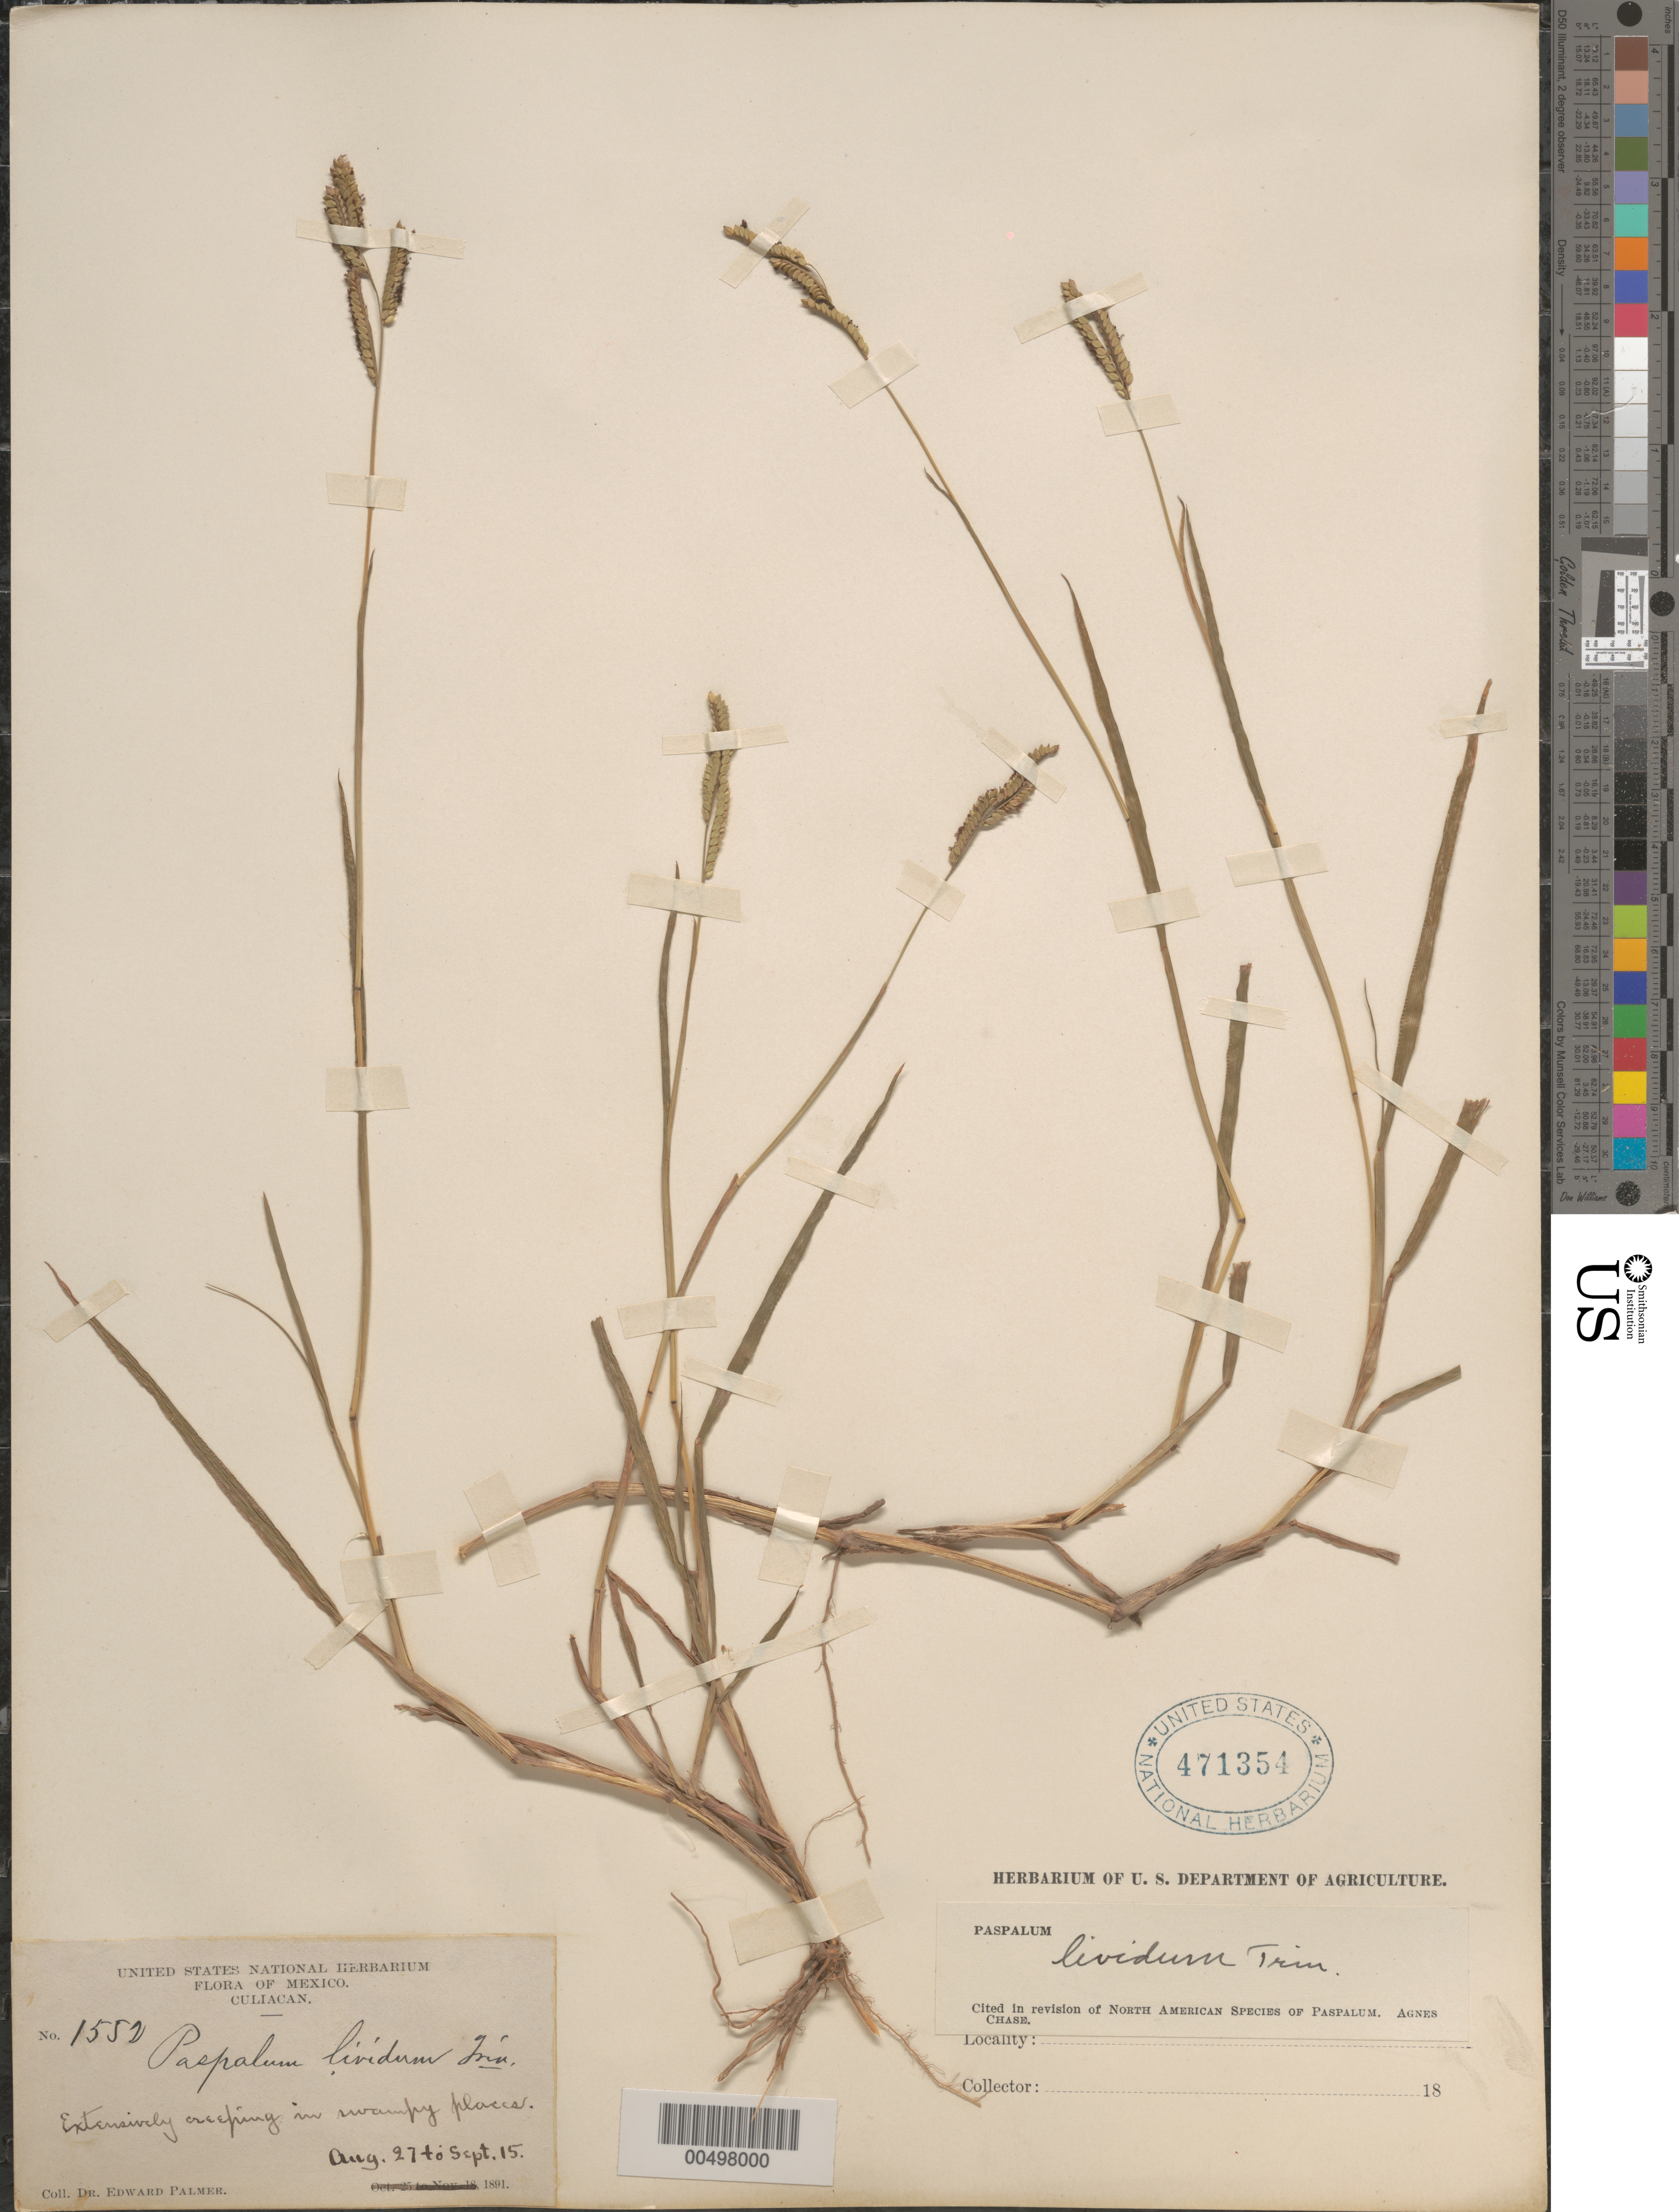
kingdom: Plantae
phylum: Tracheophyta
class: Liliopsida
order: Poales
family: Poaceae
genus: Paspalum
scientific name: Paspalum lividum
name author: Trin. in Schltdl.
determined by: Chase, [M.] Agnes, (US)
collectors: E. Palmer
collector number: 1552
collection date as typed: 27 Aug 1891 to 15 Sep 1891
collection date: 1891-08-27/1891-09-15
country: Mexico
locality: Culiacan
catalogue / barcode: US 471354